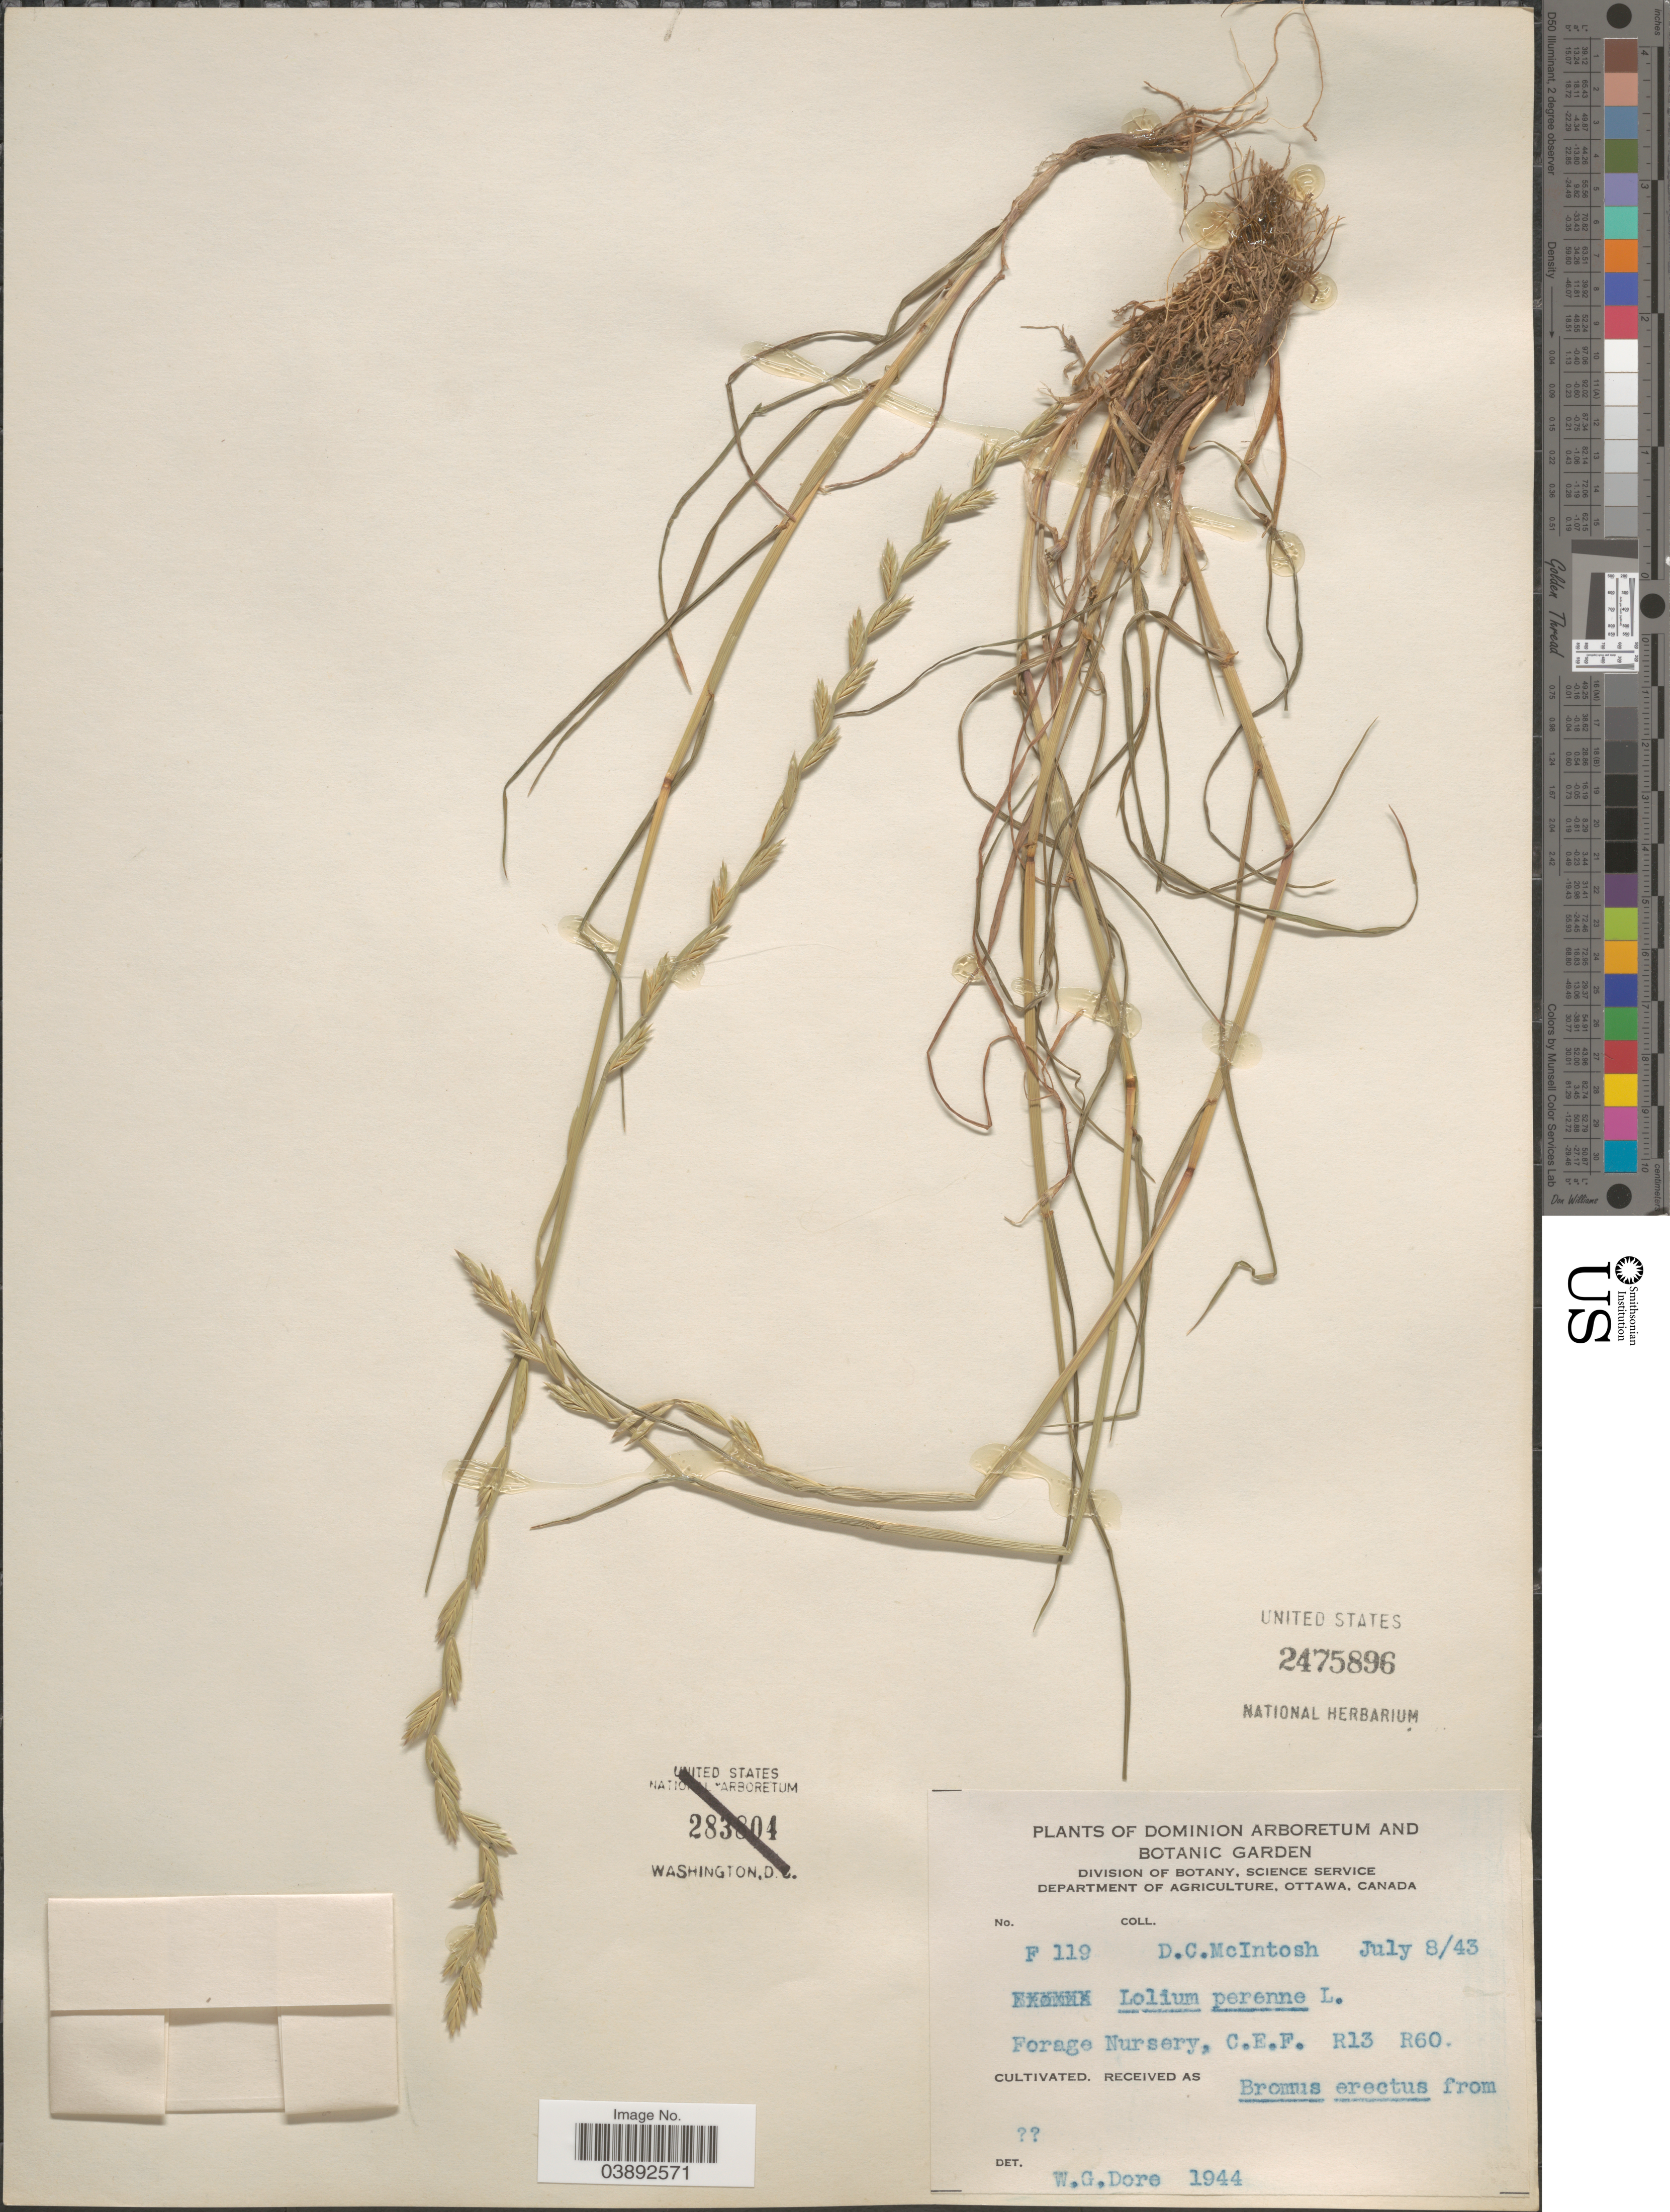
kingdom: Plantae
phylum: Tracheophyta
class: Liliopsida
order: Poales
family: Poaceae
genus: Lolium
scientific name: Lolium perenne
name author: L.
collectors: D. McIntosh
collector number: F 119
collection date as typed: Transcribed d/m/y: 8/7/43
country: Canada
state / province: Ontario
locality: Dominion Arboretum and Botanic Garden. Forage Nursery, C.E.F. R13 R60.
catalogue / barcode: US 2475896